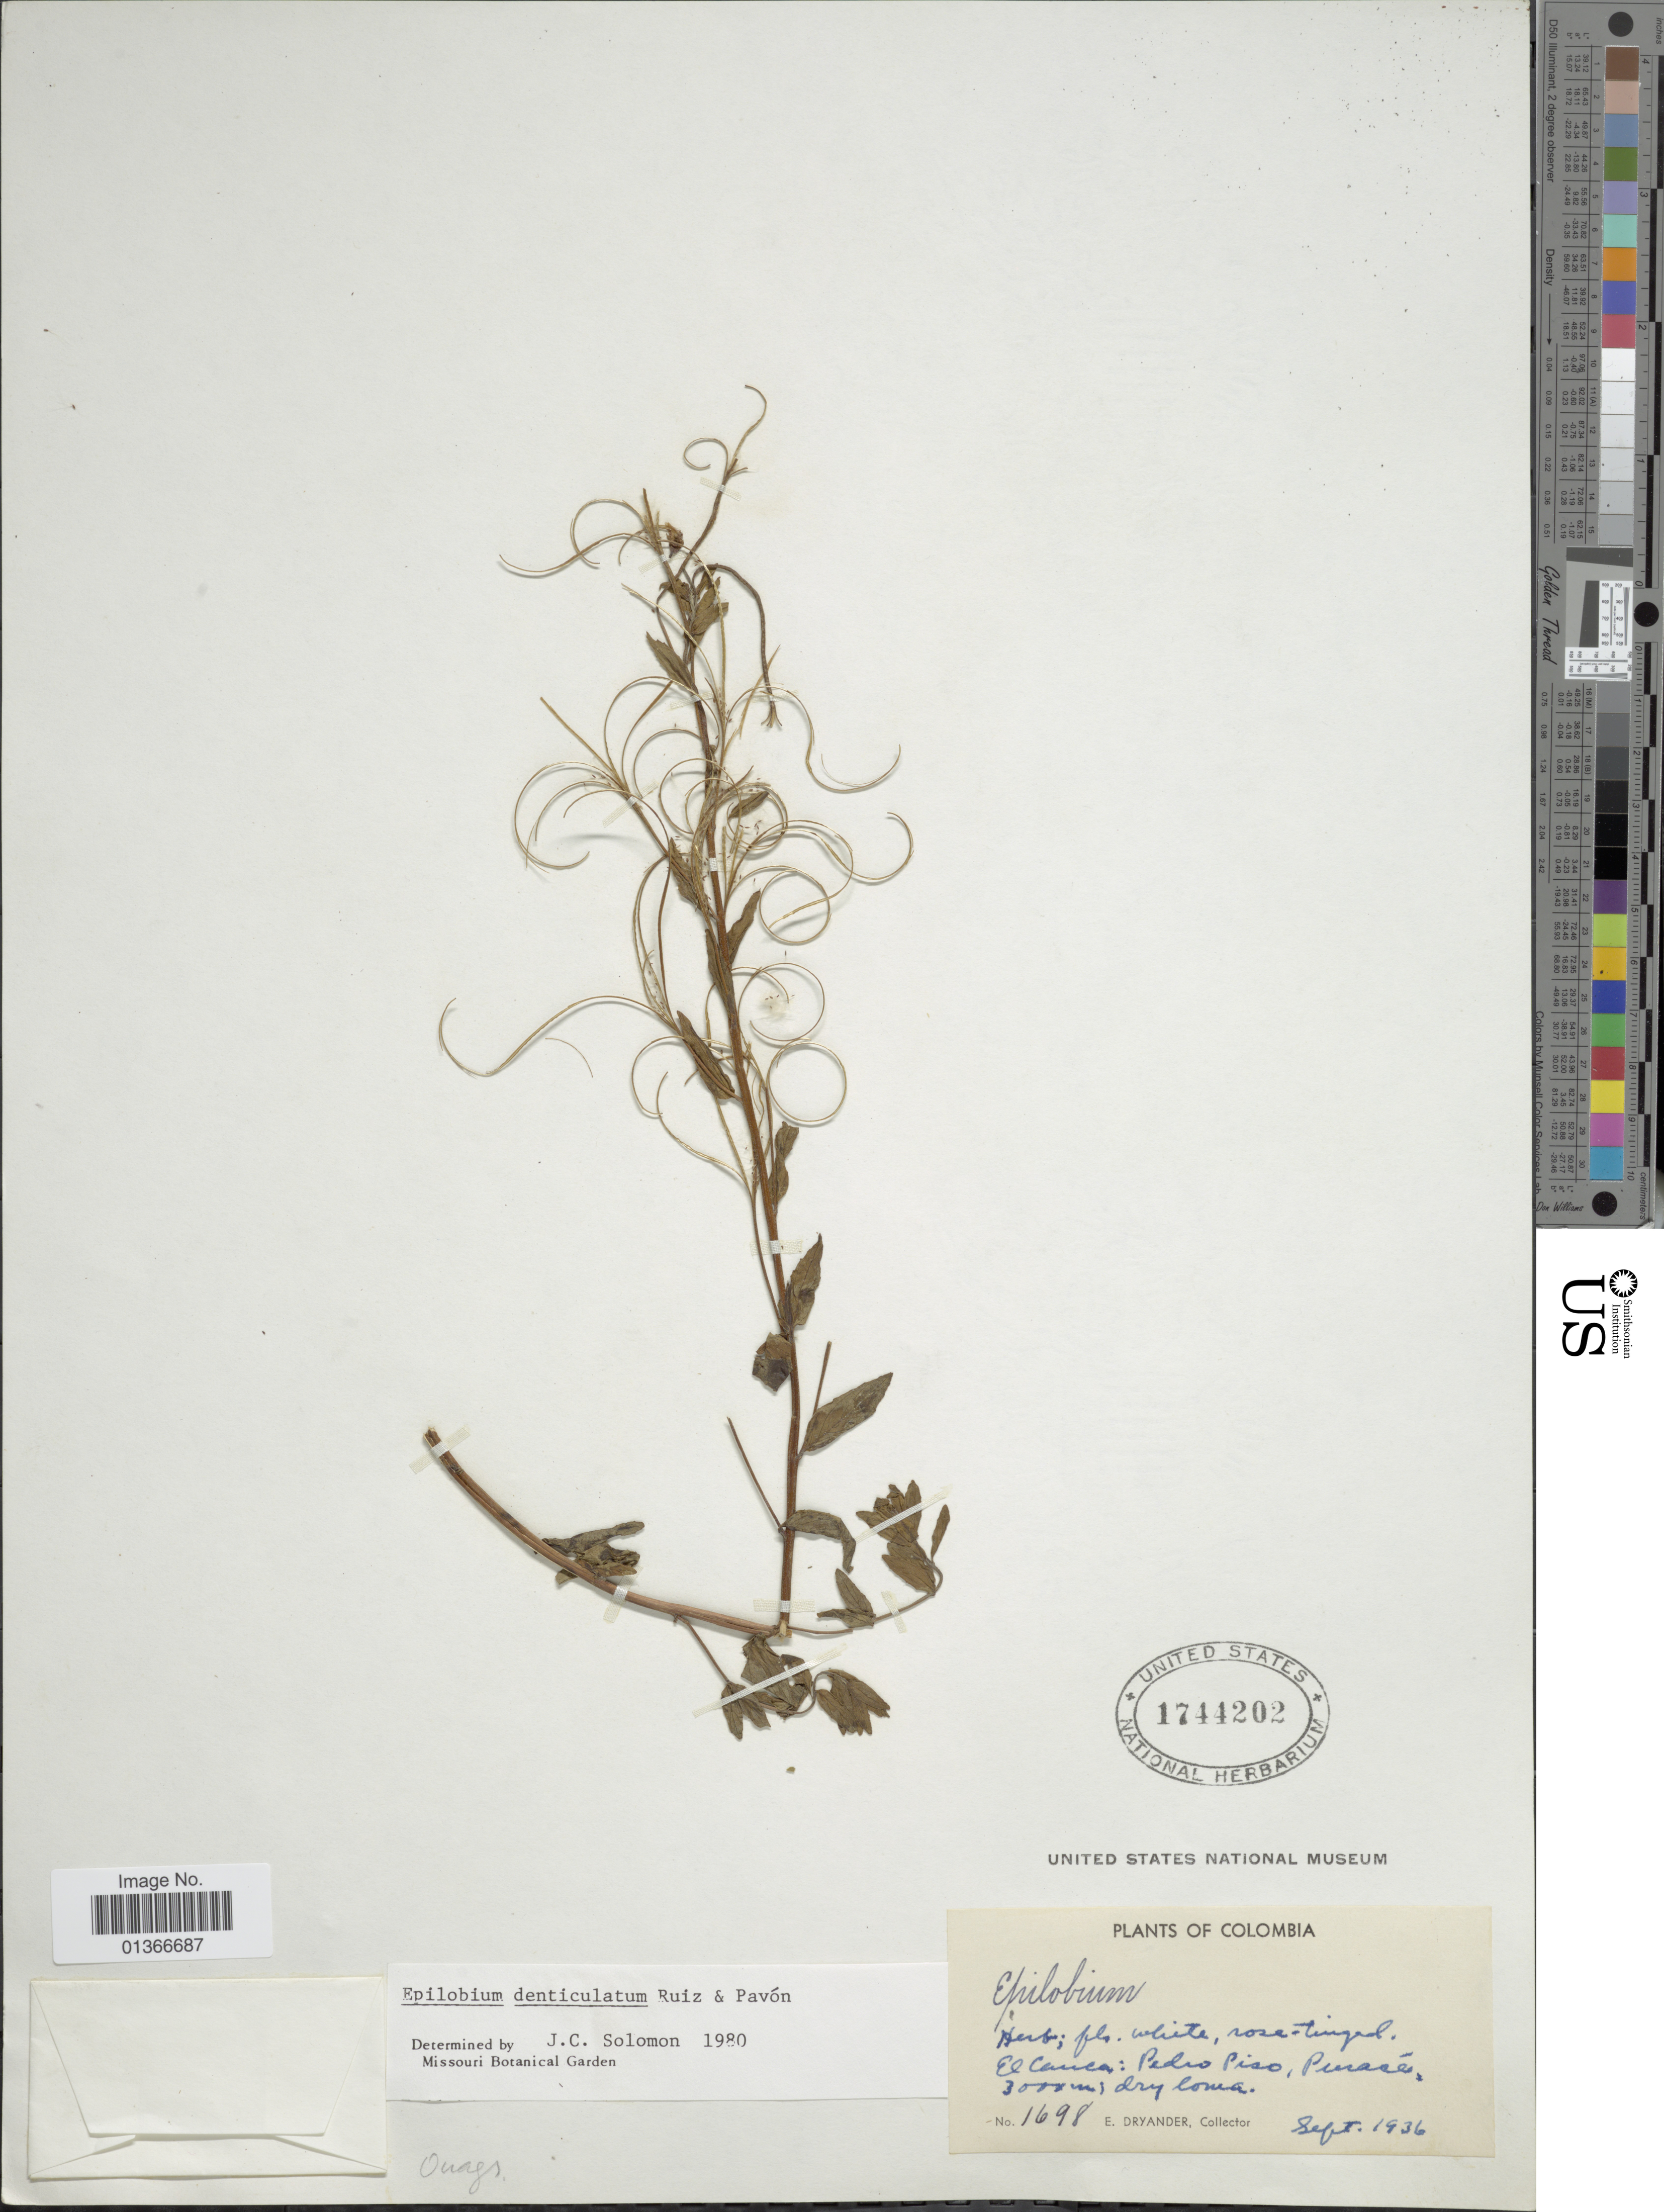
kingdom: Plantae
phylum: Tracheophyta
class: Magnoliopsida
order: Myrtales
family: Onagraceae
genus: Epilobium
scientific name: Epilobium denticulatum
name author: Ruiz & Pav.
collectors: E. Dryander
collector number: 1698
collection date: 1936-09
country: Colombia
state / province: Cauca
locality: Pedro Piso, Purace.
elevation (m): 3000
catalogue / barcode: US 1744202